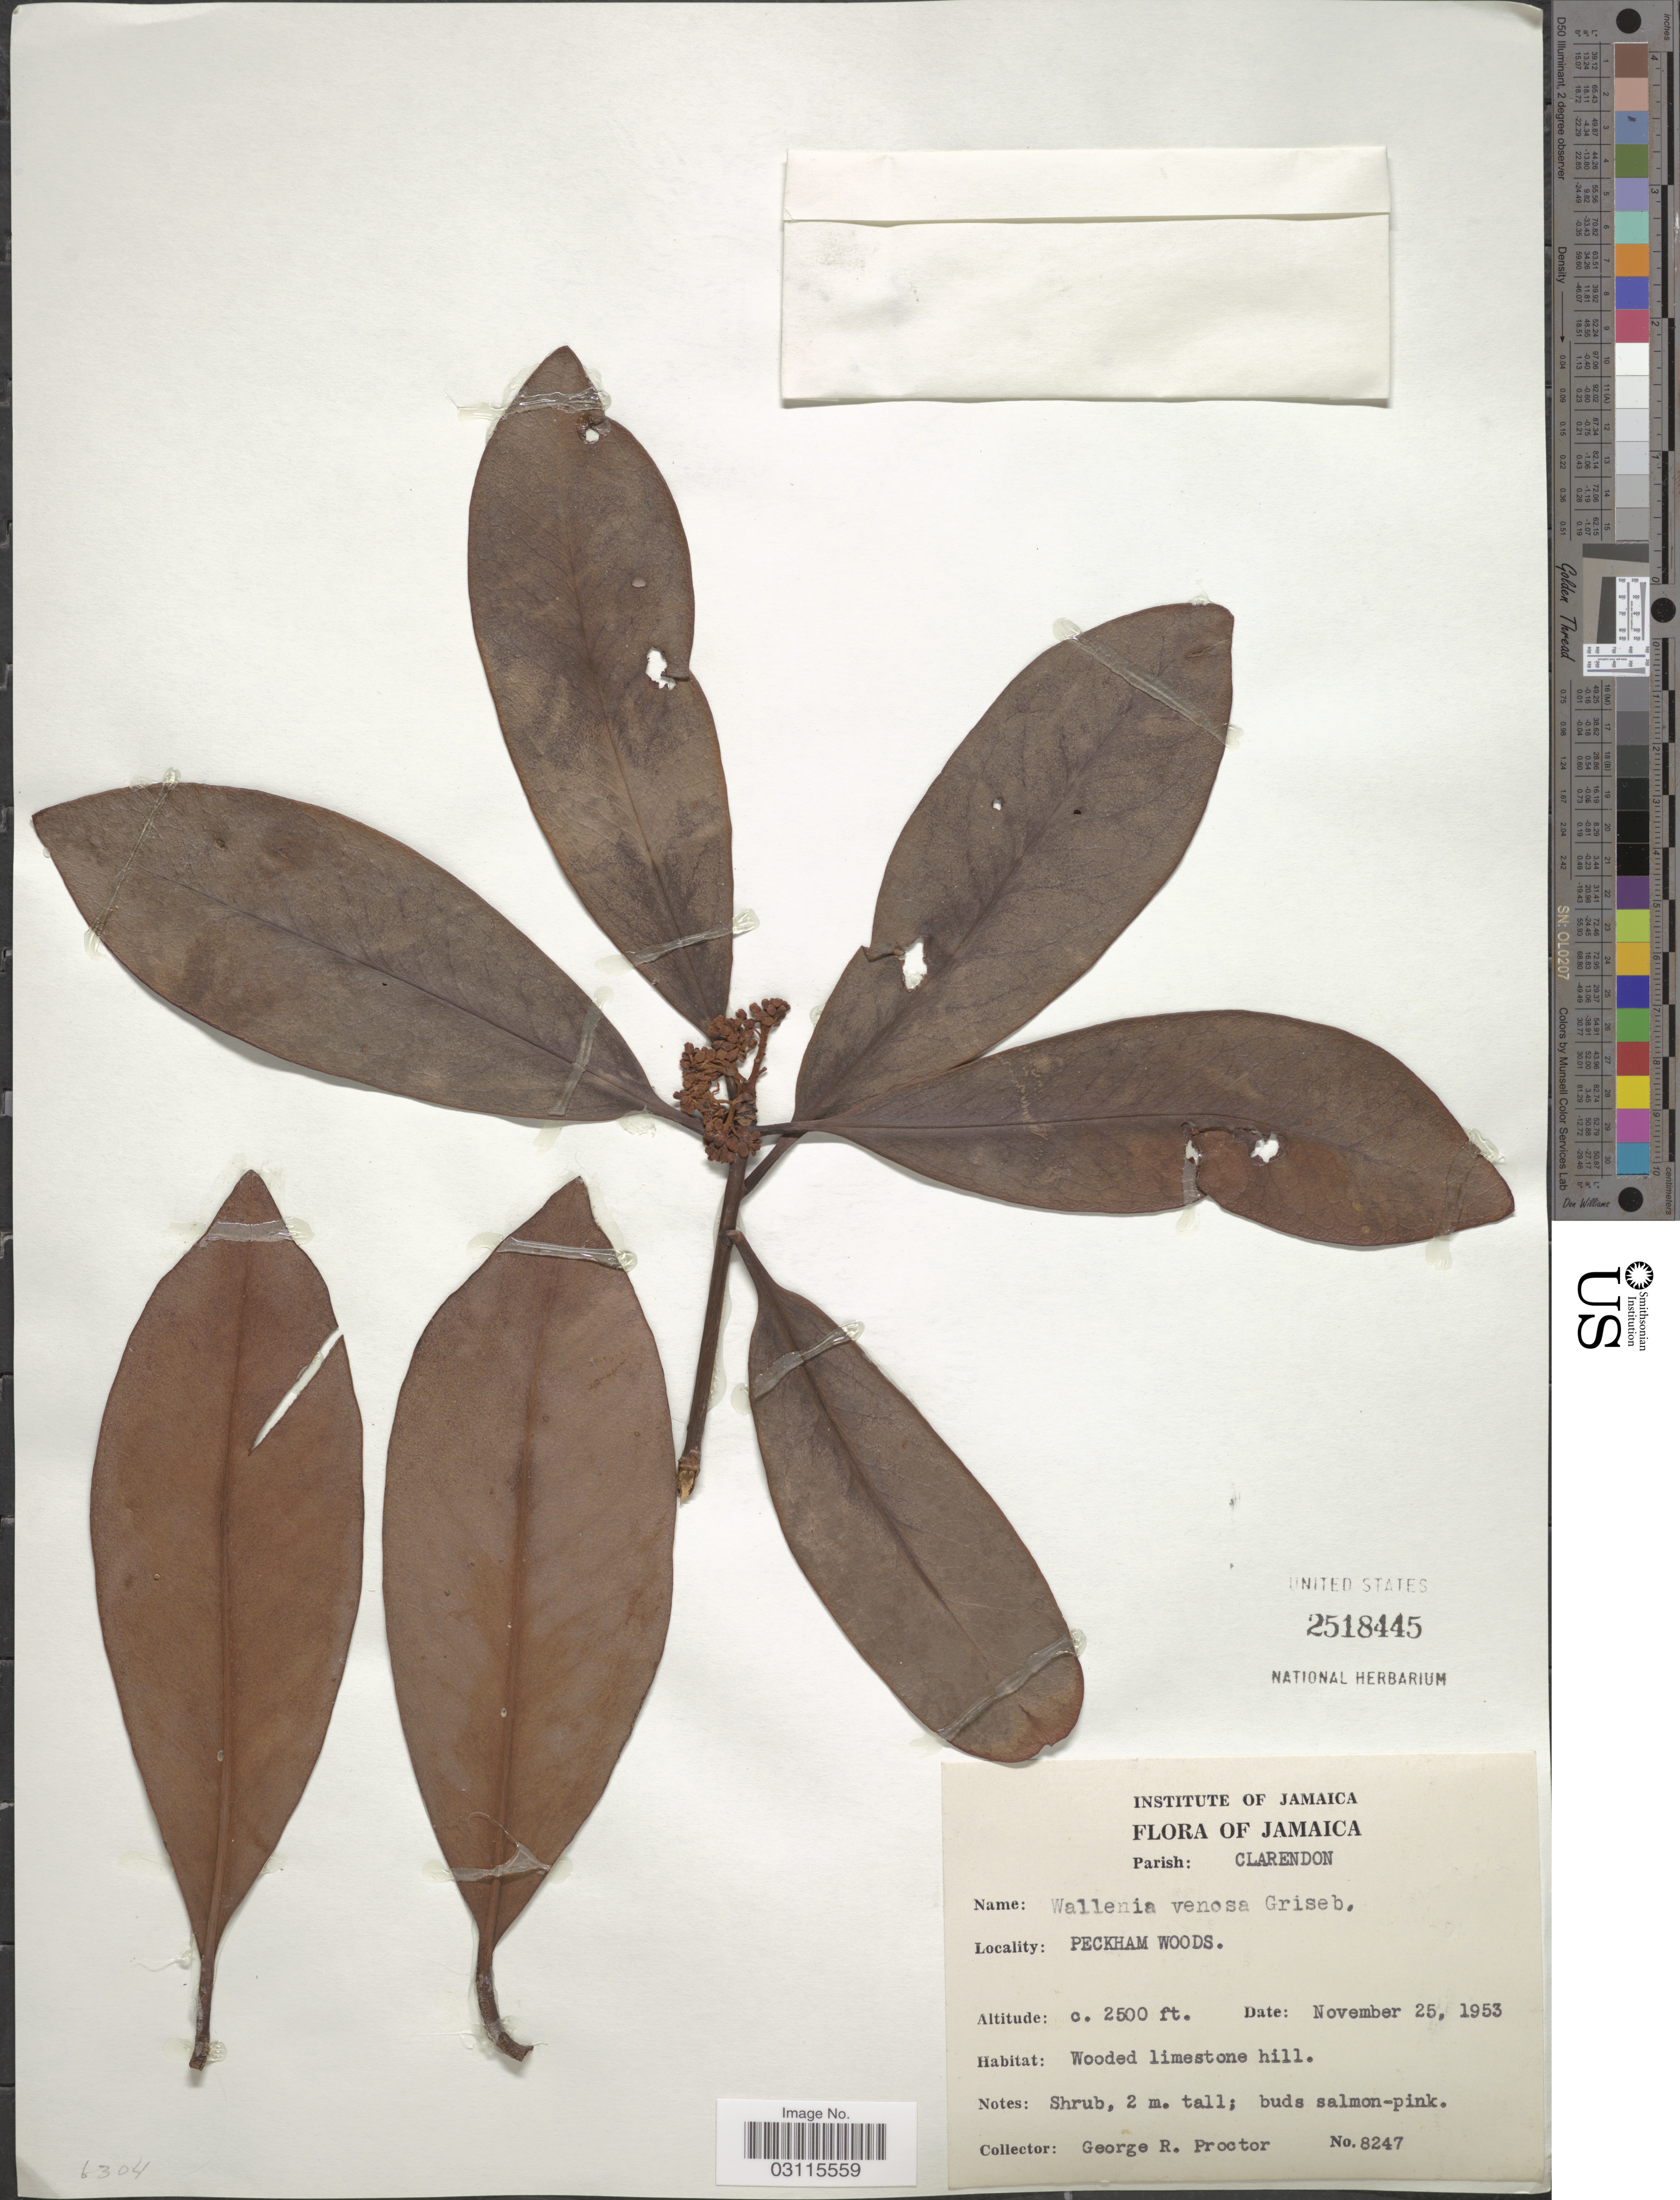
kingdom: Plantae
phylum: Tracheophyta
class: Magnoliopsida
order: Ericales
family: Primulaceae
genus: Wallenia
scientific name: Wallenia venosa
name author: Griseb.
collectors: G. Proctor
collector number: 8247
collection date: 1953-11-25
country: Jamaica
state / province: Clarendon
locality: Parish: Clarendon. Peckham Woods.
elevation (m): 762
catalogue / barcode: US 2518445